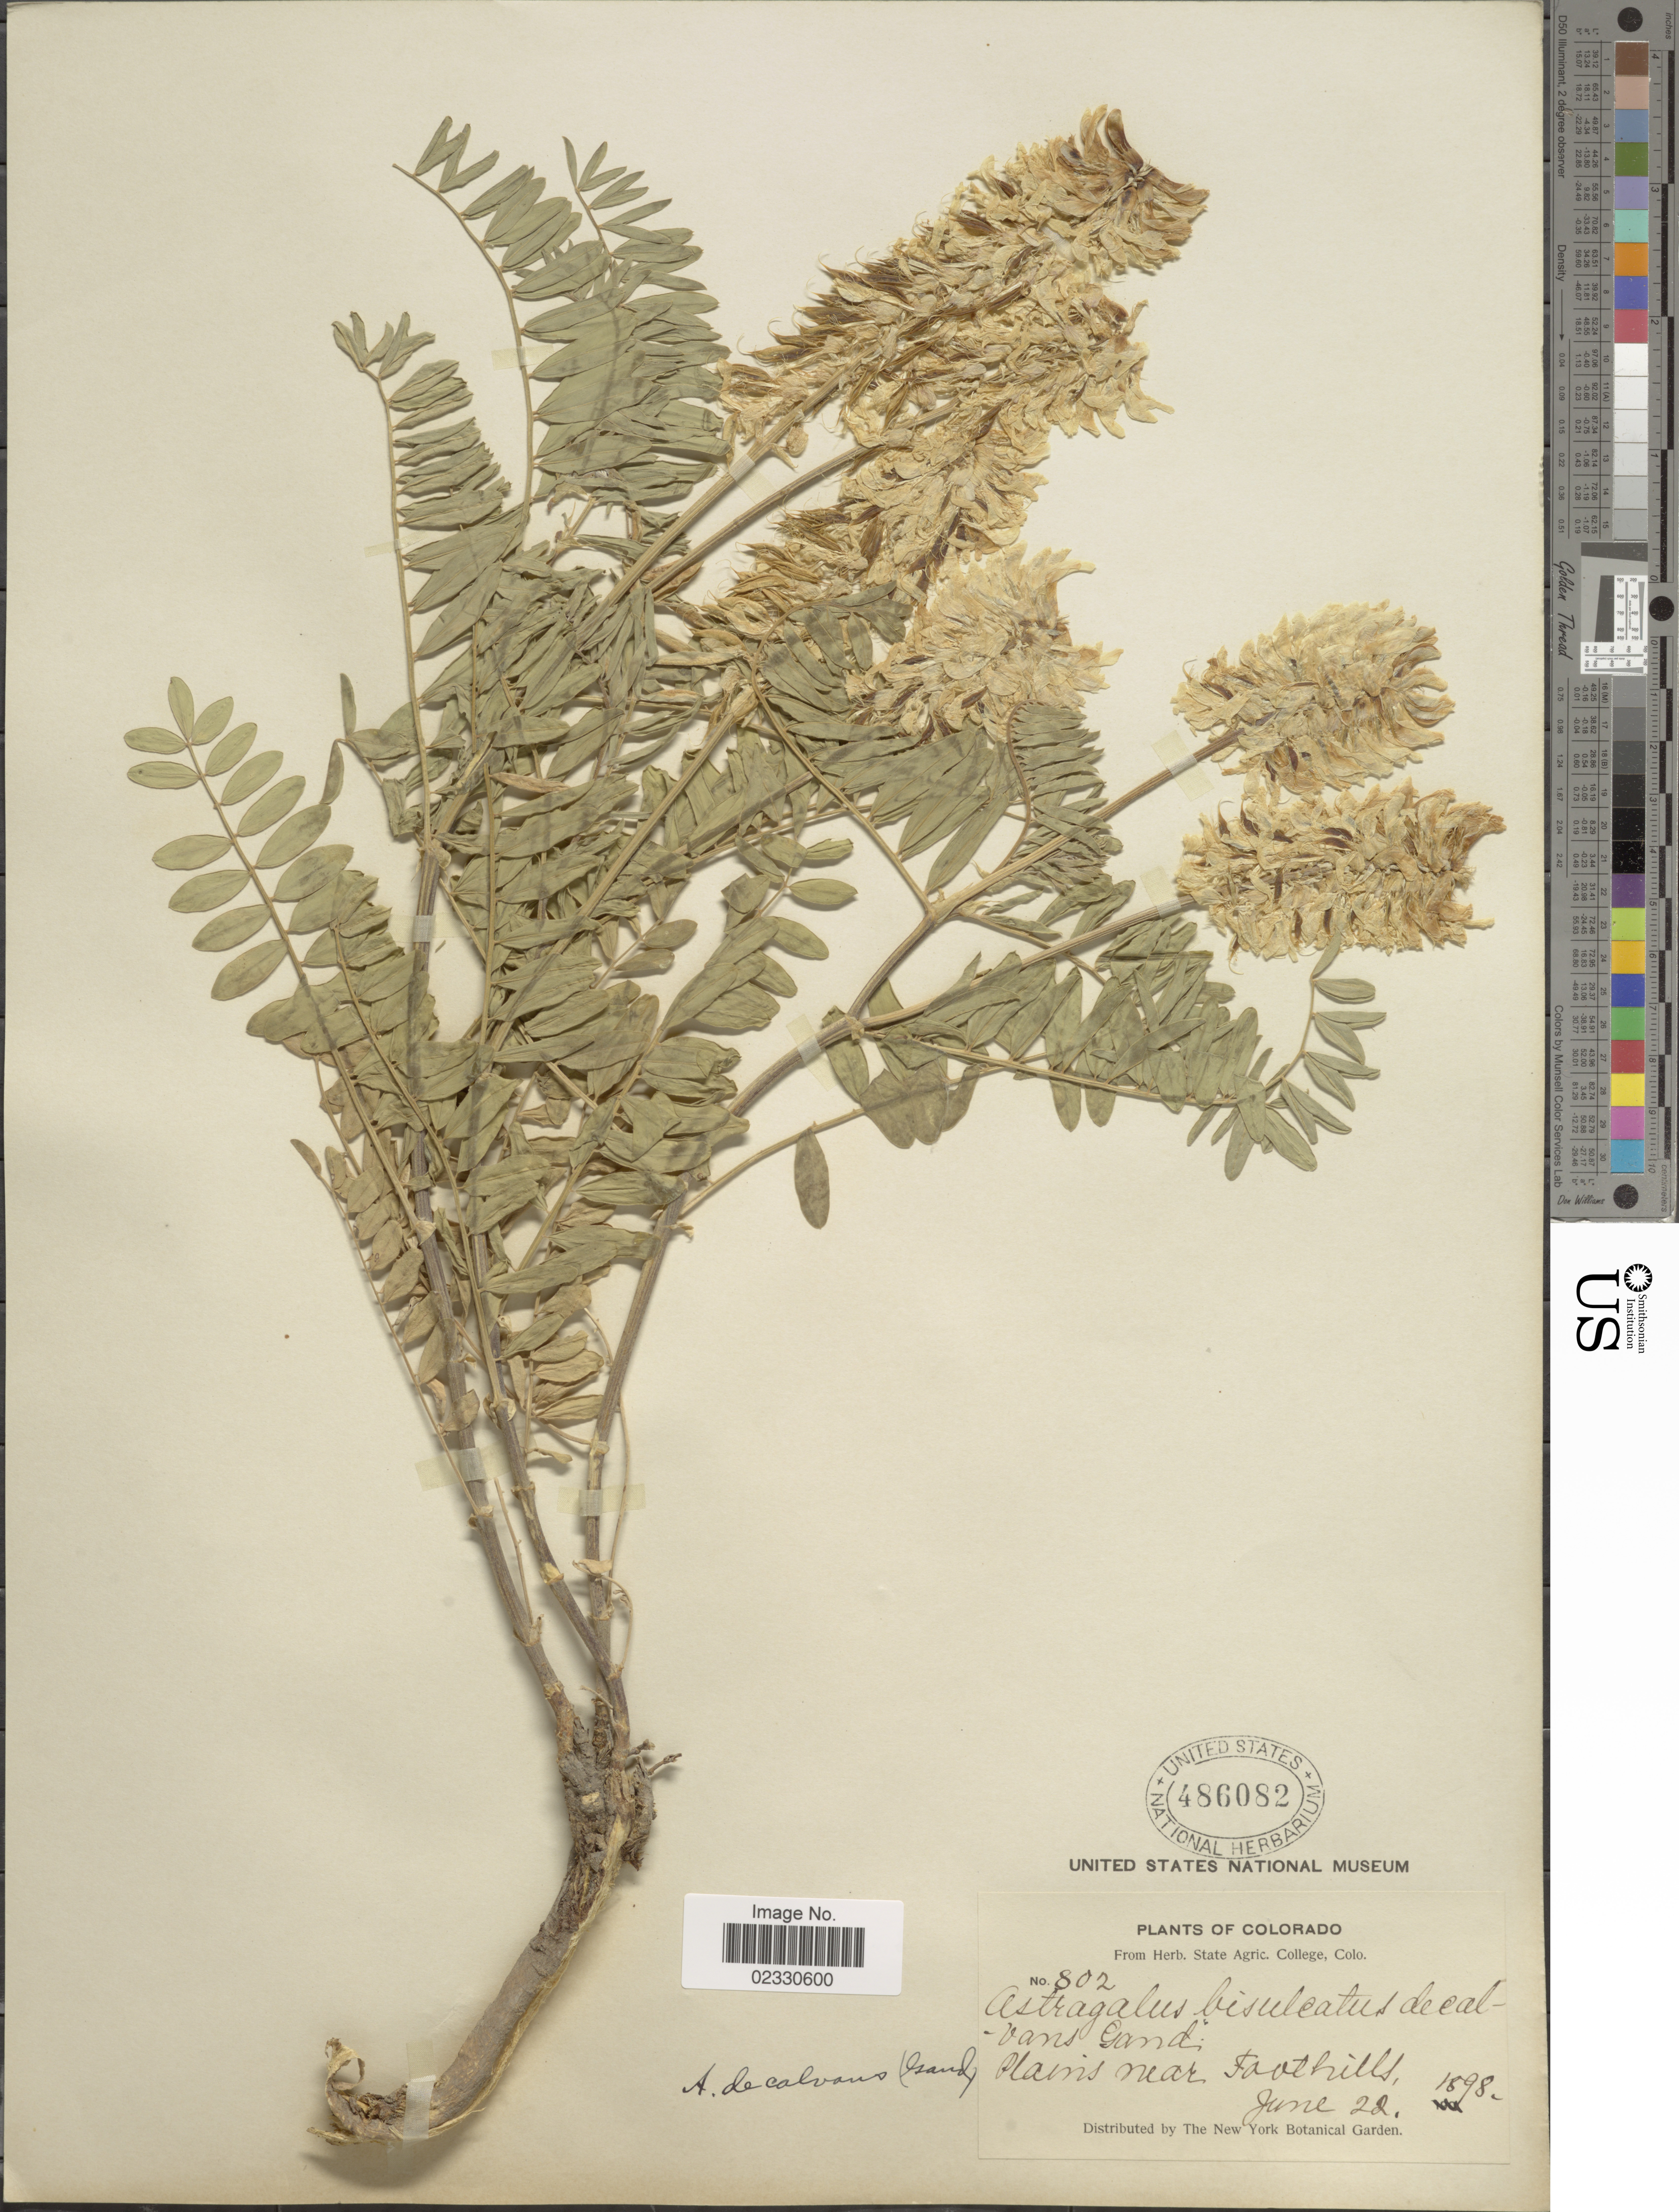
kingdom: Plantae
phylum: Tracheophyta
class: Magnoliopsida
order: Fabales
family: Fabaceae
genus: Astragalus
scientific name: Astragalus decalvans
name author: (Gand.)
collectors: ex herb. State Agric. College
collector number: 802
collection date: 1898-06-22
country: United States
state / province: Colorado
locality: Plains near Foot Hills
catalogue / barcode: US 486082